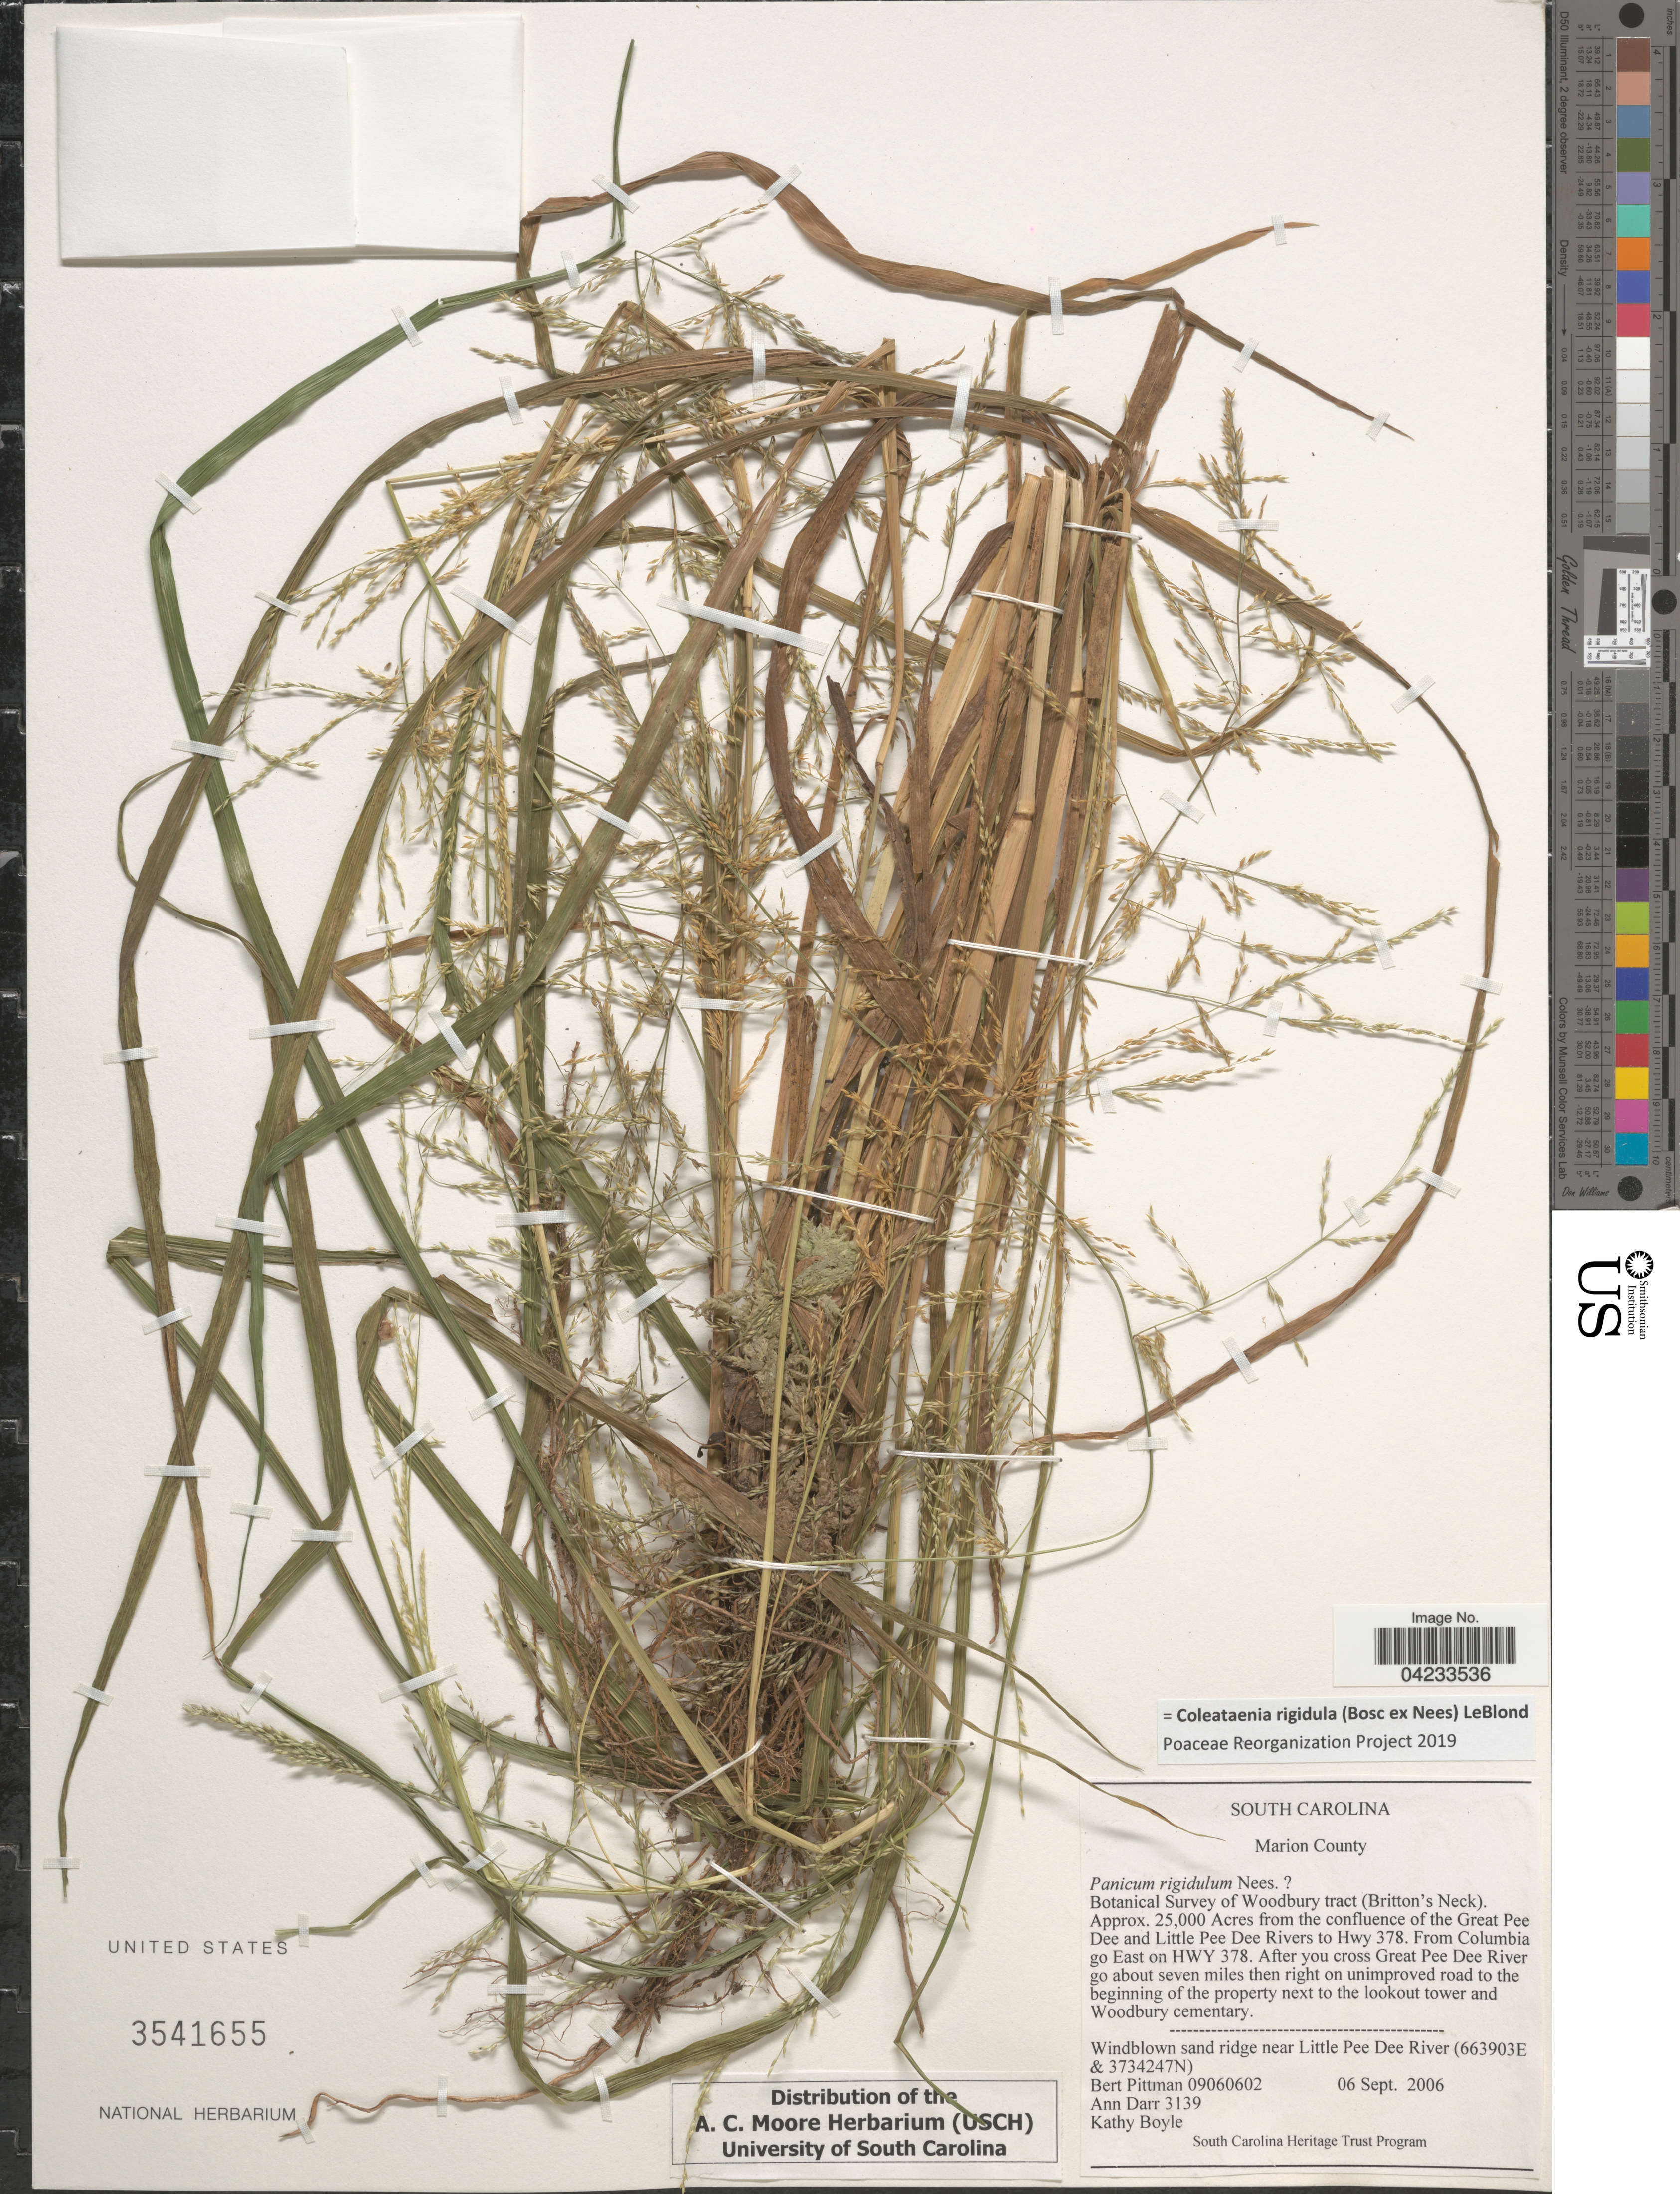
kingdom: Plantae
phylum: Tracheophyta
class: Liliopsida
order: Poales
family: Poaceae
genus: Coleataenia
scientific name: Coleataenia rigidula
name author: (Bosc ex Nees) LeBlond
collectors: B. Pittman, A. Darr & K. Boyle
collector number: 09060602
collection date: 2006-09-06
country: United States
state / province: South Carolina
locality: Marion County. Acres from the confluence of the Great Pee Dee and Little Pee Dee River to Hwy 378. From Columbia go East on Hwy 378. After you cross Great Pee Dee River go about seven miles then right on unimproved road to the beginning of the property next to the lookout tower and Woodbury cemetary. Windblown sand ridge near Little Pee Dee River.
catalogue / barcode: US 3541655